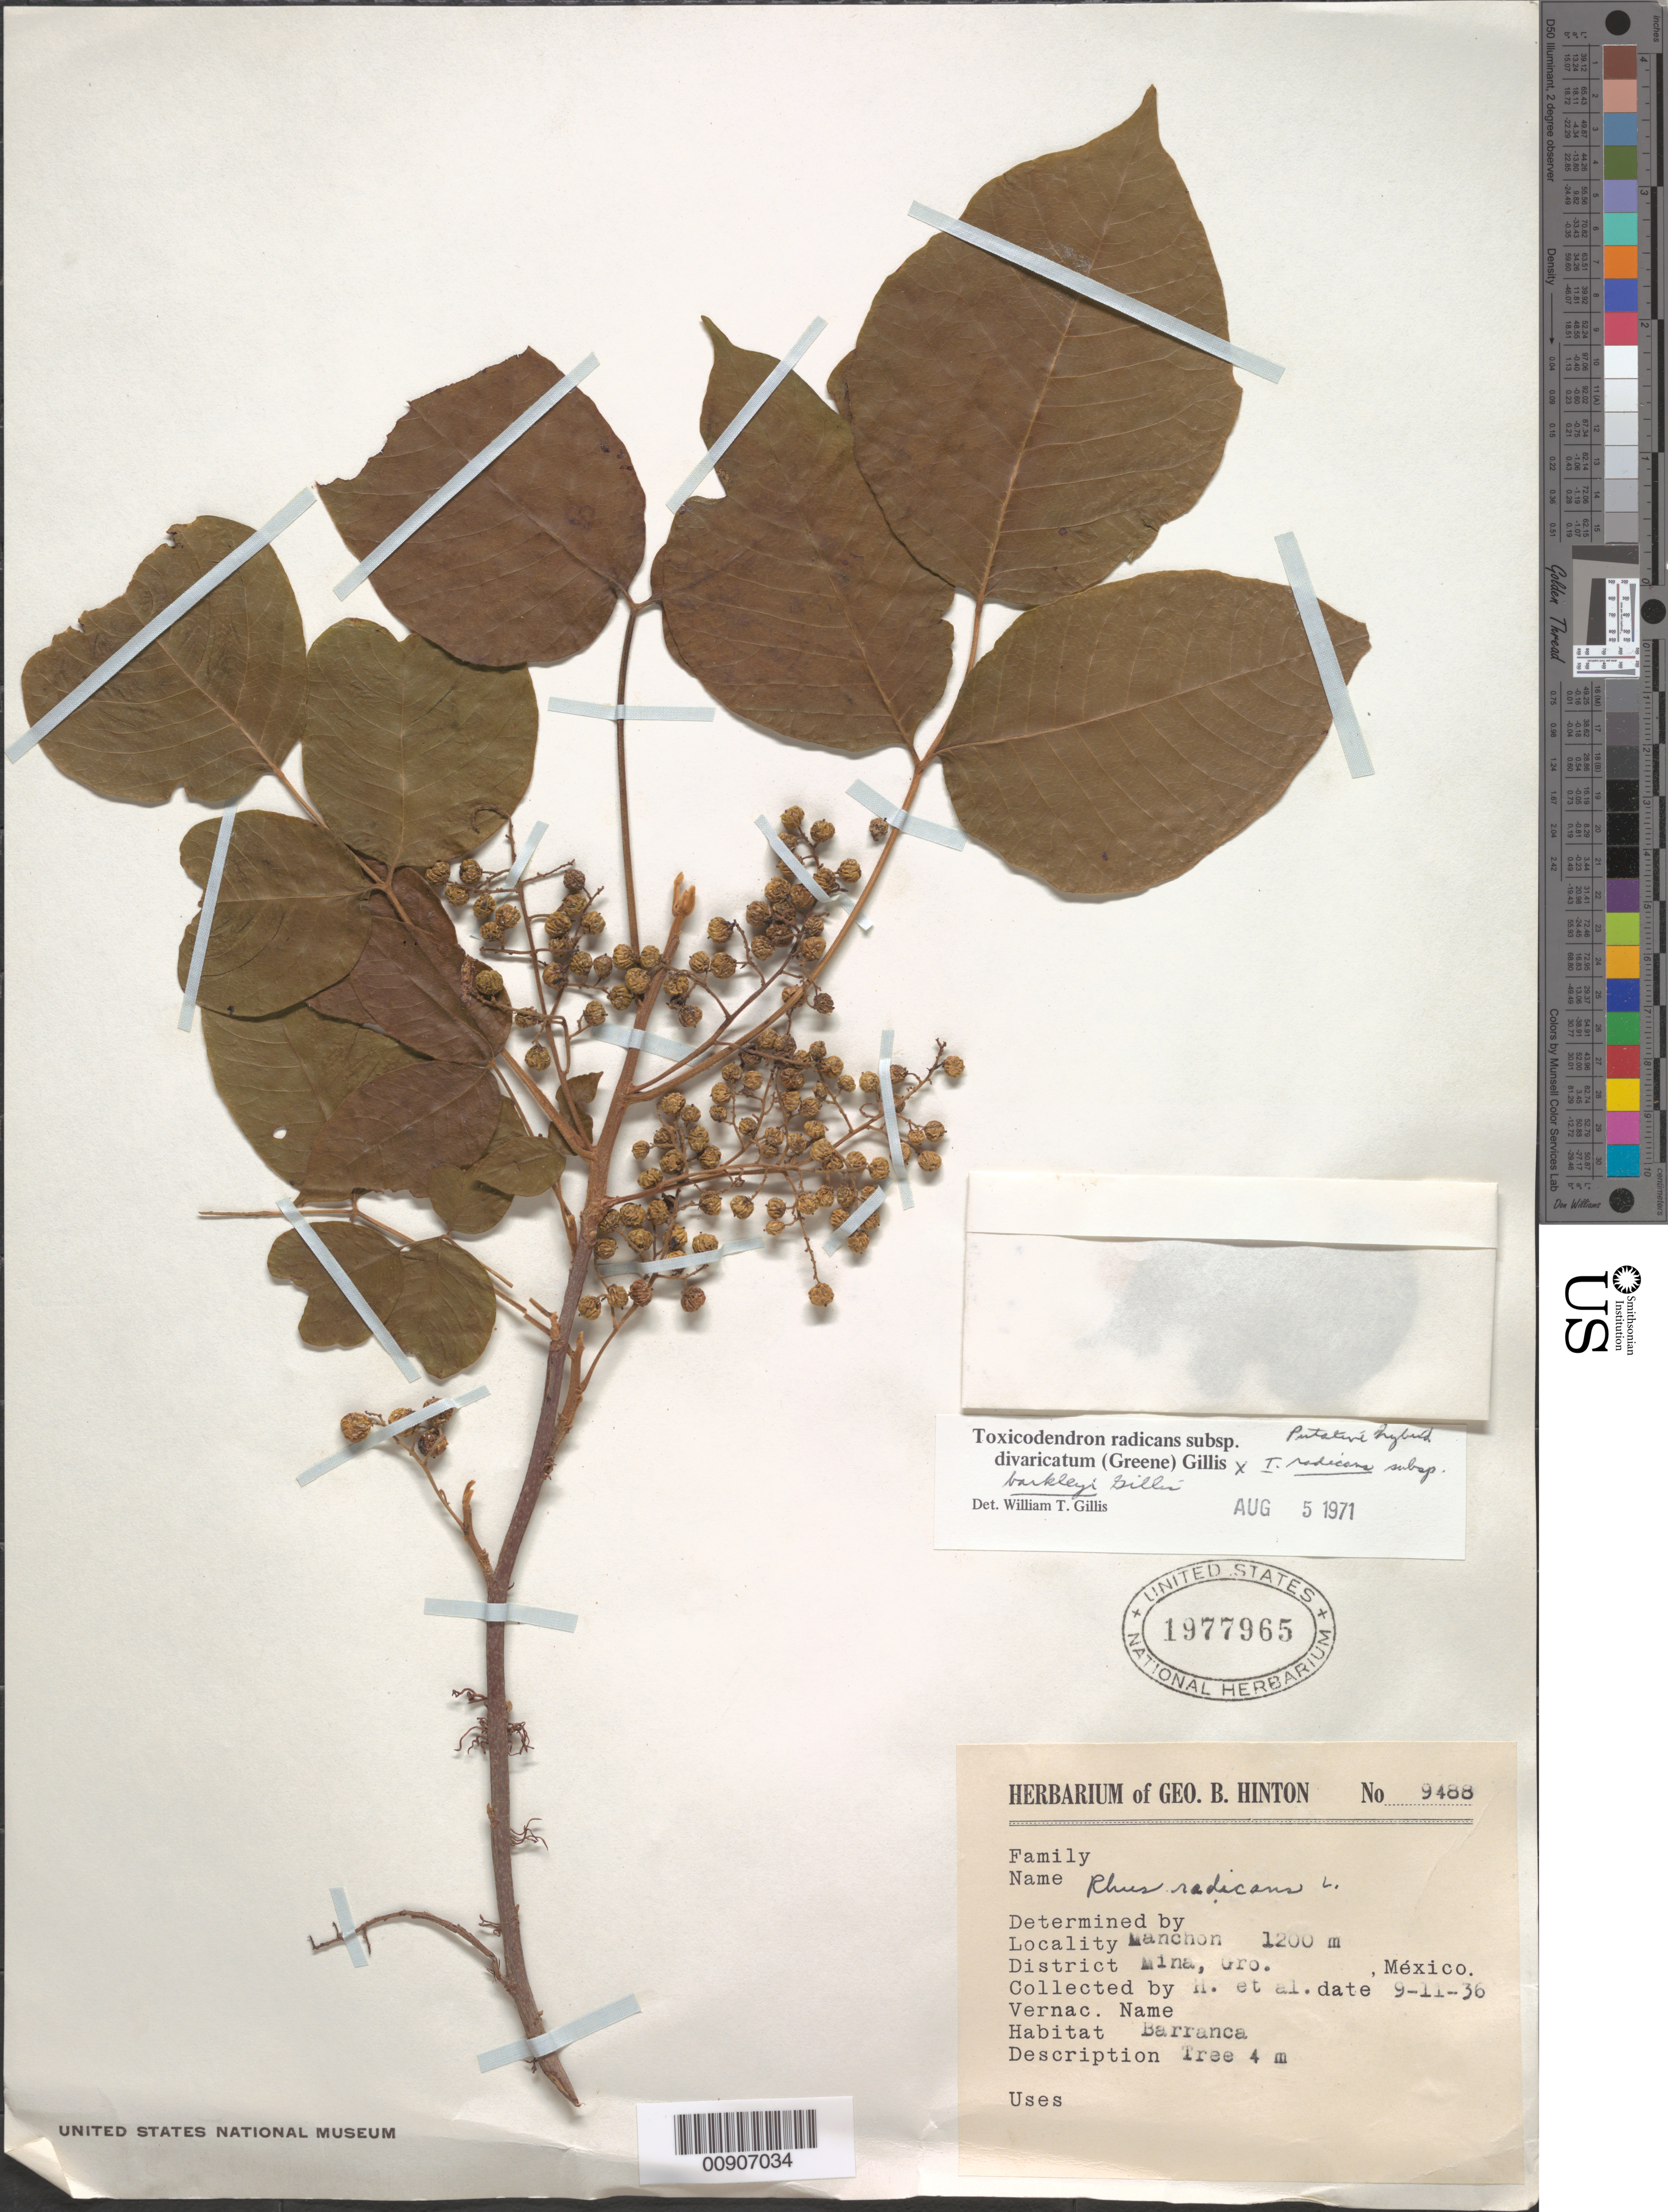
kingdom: Plantae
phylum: Tracheophyta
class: Magnoliopsida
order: Sapindales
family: Anacardiaceae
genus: Toxicodendron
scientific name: Toxicodendron radicans subsp. divaricatum x T. radicans subsp. barkleyi Gillis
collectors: G. B. Hinton & et al.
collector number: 9488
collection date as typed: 11 Sep 1936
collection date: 1936-09-11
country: Mexico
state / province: Guerrero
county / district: Mina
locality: Manchon, District Mina, Guerrrero.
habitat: Barranca.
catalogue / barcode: US 1977965